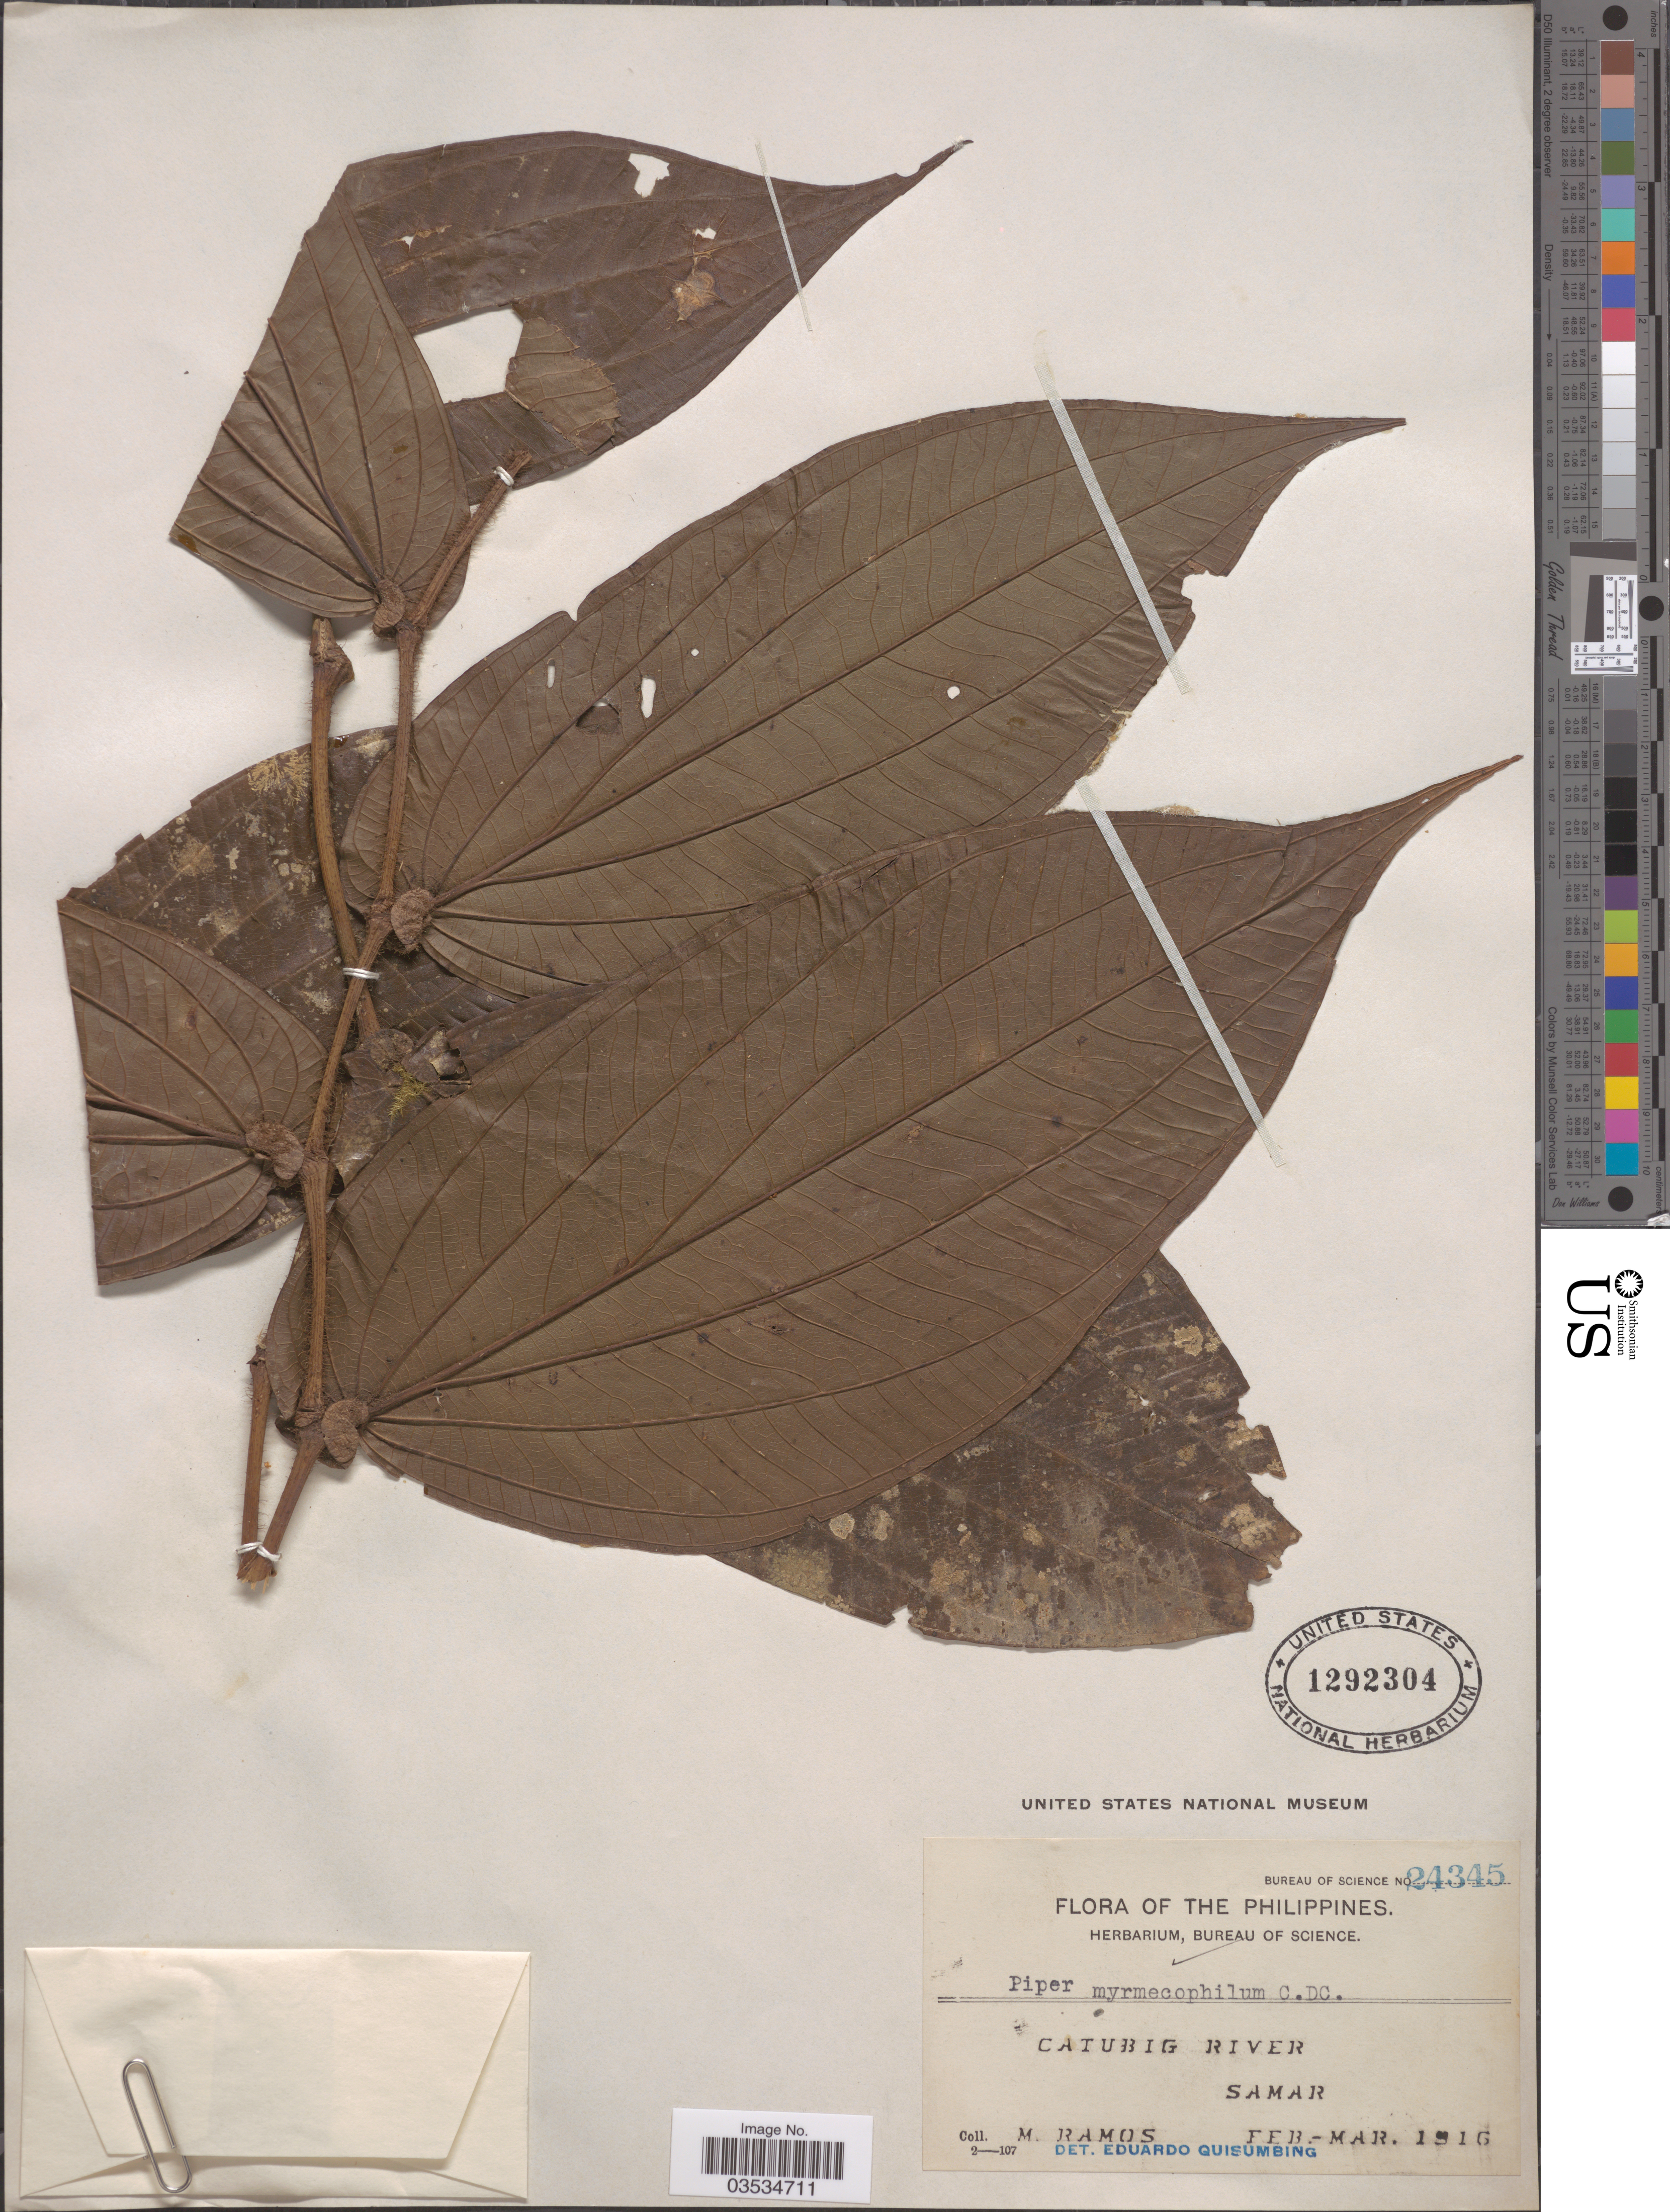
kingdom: Plantae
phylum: Tracheophyta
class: Magnoliopsida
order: Piperales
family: Piperaceae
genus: Piper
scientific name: Piper myrmecophilum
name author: C. DC.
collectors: M. Ramos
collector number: Bureau of Science 24345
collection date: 1916-02/1916-03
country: Philippines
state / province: Eastern Visayas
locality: Catubig River. Samar.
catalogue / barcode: US 1292304